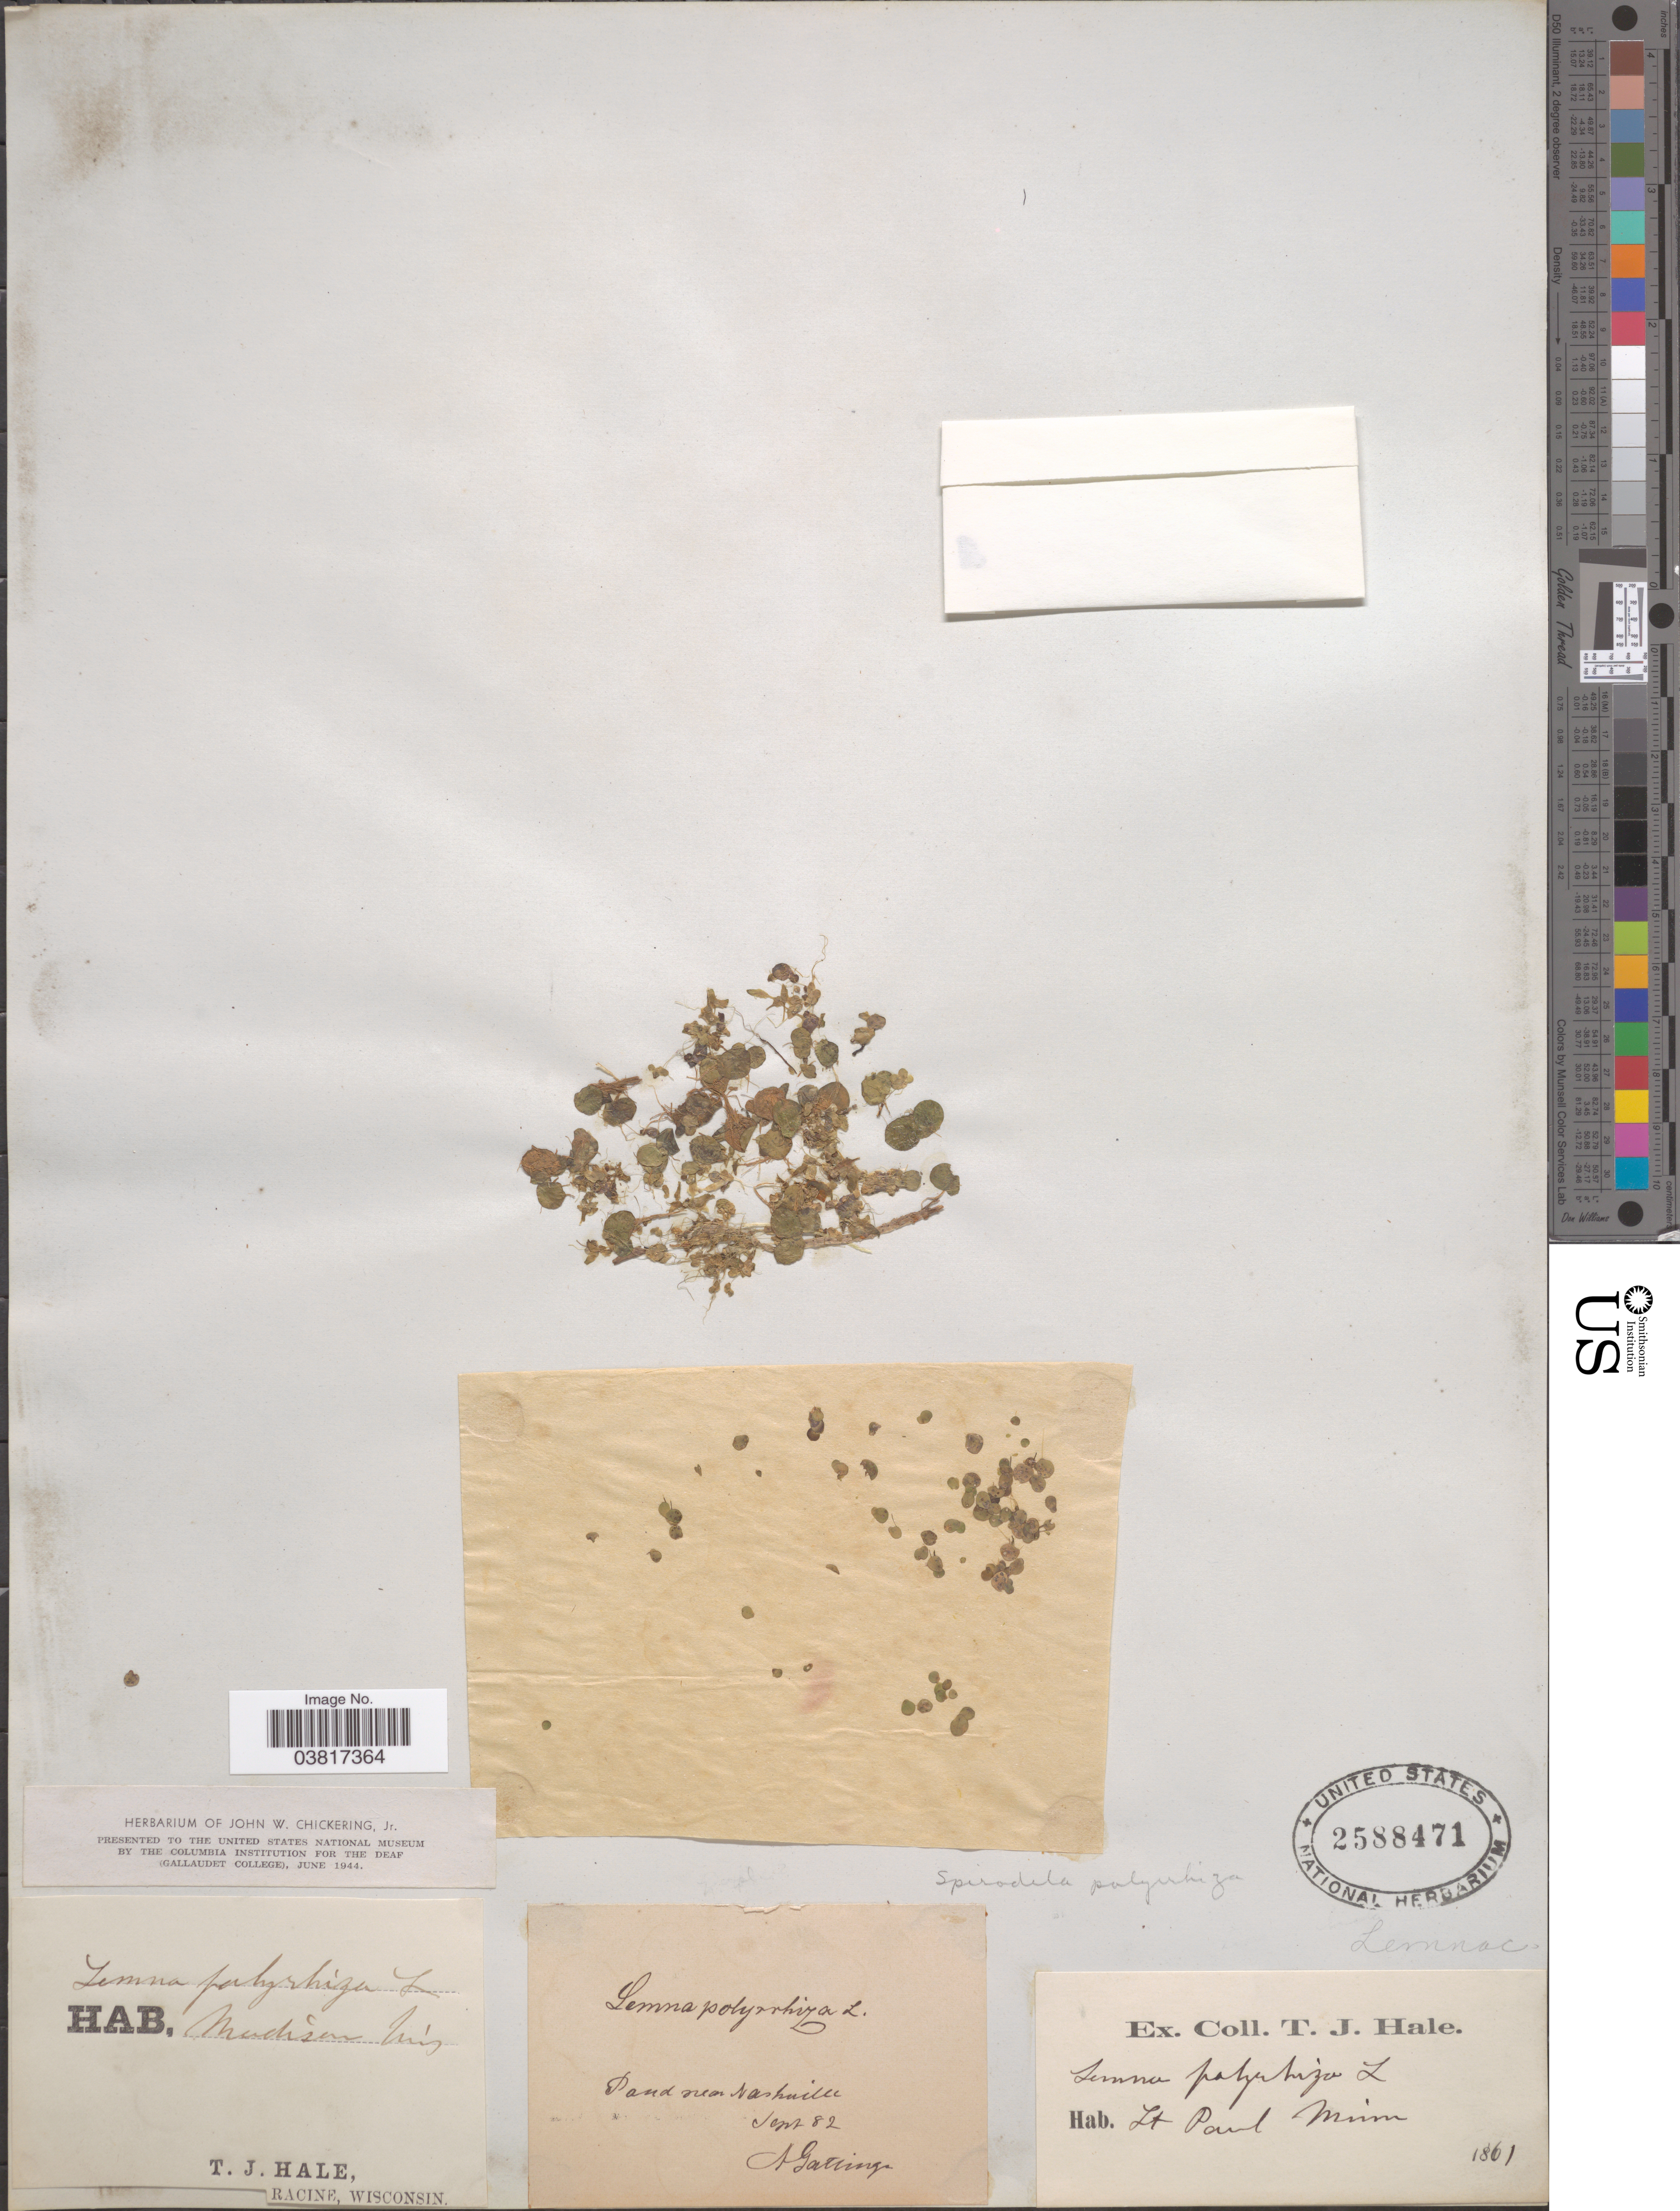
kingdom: Plantae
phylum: Tracheophyta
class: Liliopsida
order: Alismatales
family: Araceae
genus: Spirodela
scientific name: Spirodela polyrrhiza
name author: (L.) Schleid.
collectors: A. Gattinger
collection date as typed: Transcribed d/m/y: /9/82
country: United States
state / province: Tennessee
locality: Pond near Nashville.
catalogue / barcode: US 2588471